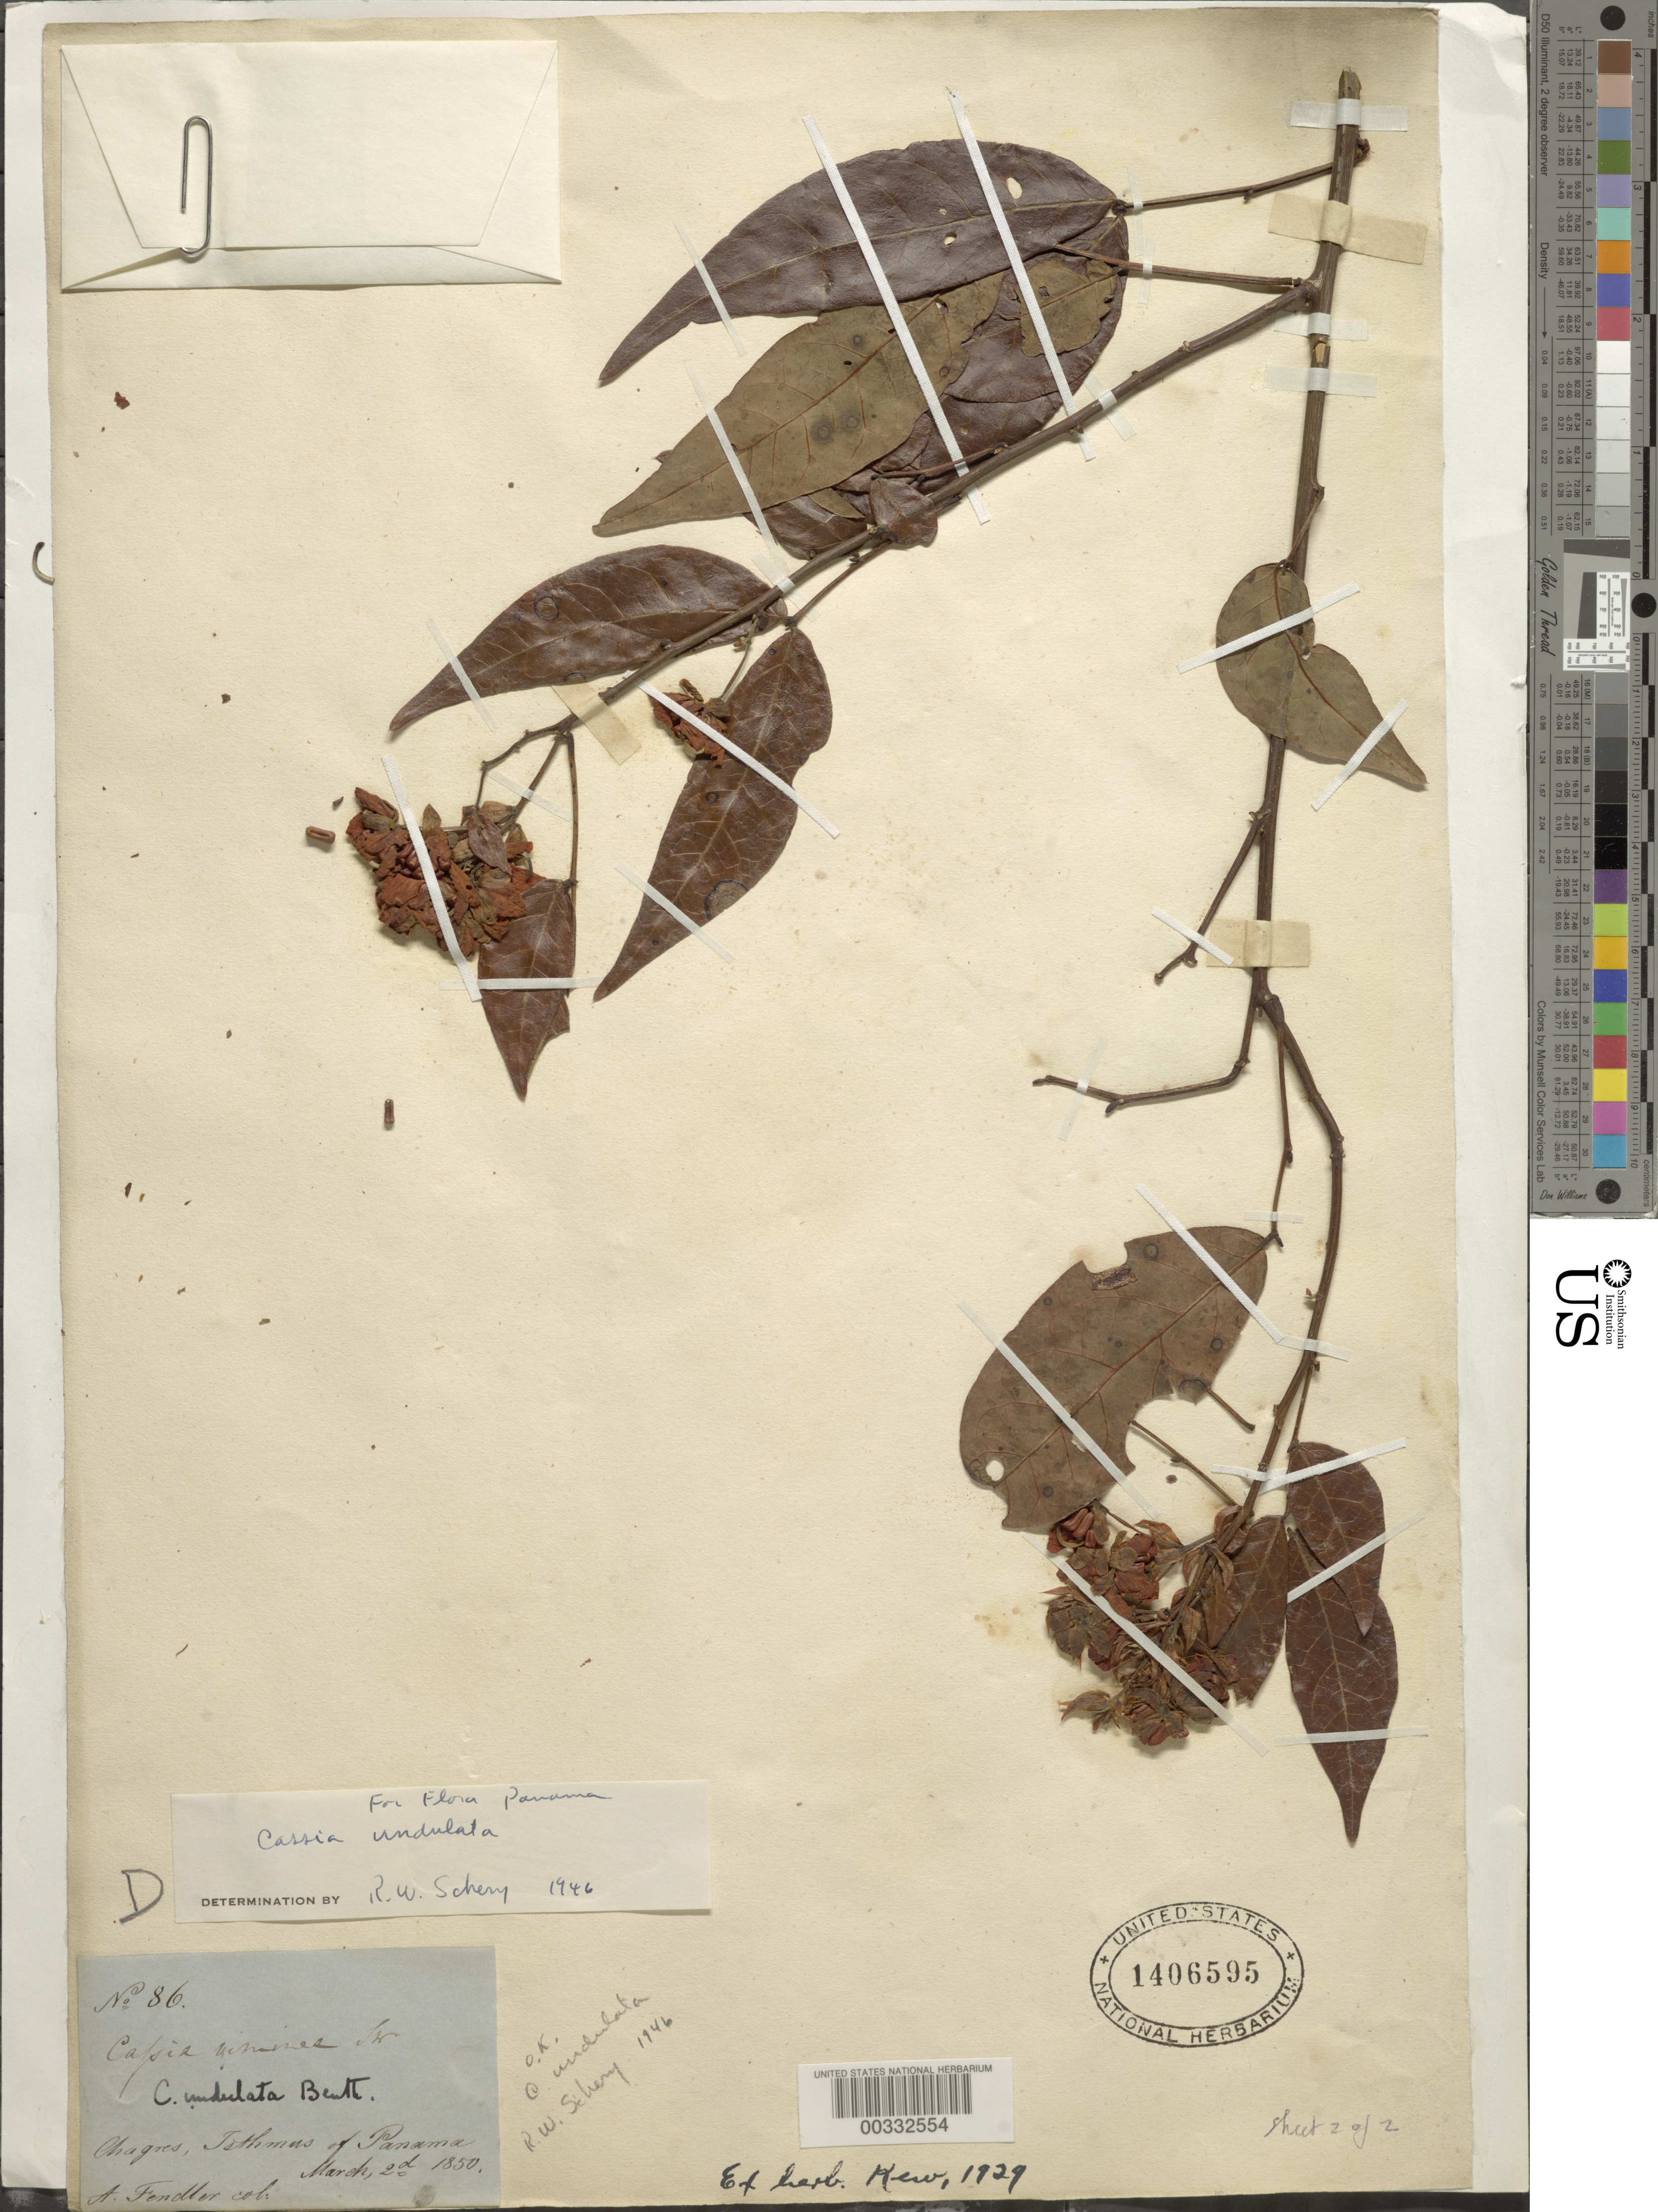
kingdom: Plantae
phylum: Tracheophyta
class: Magnoliopsida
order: Fabales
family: Fabaceae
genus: Senna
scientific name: Senna undulata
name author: (Benth.) H.S. Irwin & Barneby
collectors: A. Fendler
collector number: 86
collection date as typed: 02 Mar 1850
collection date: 1850-03-02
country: Panama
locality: Chargres, Isthmus of Panama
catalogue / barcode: US 1406595